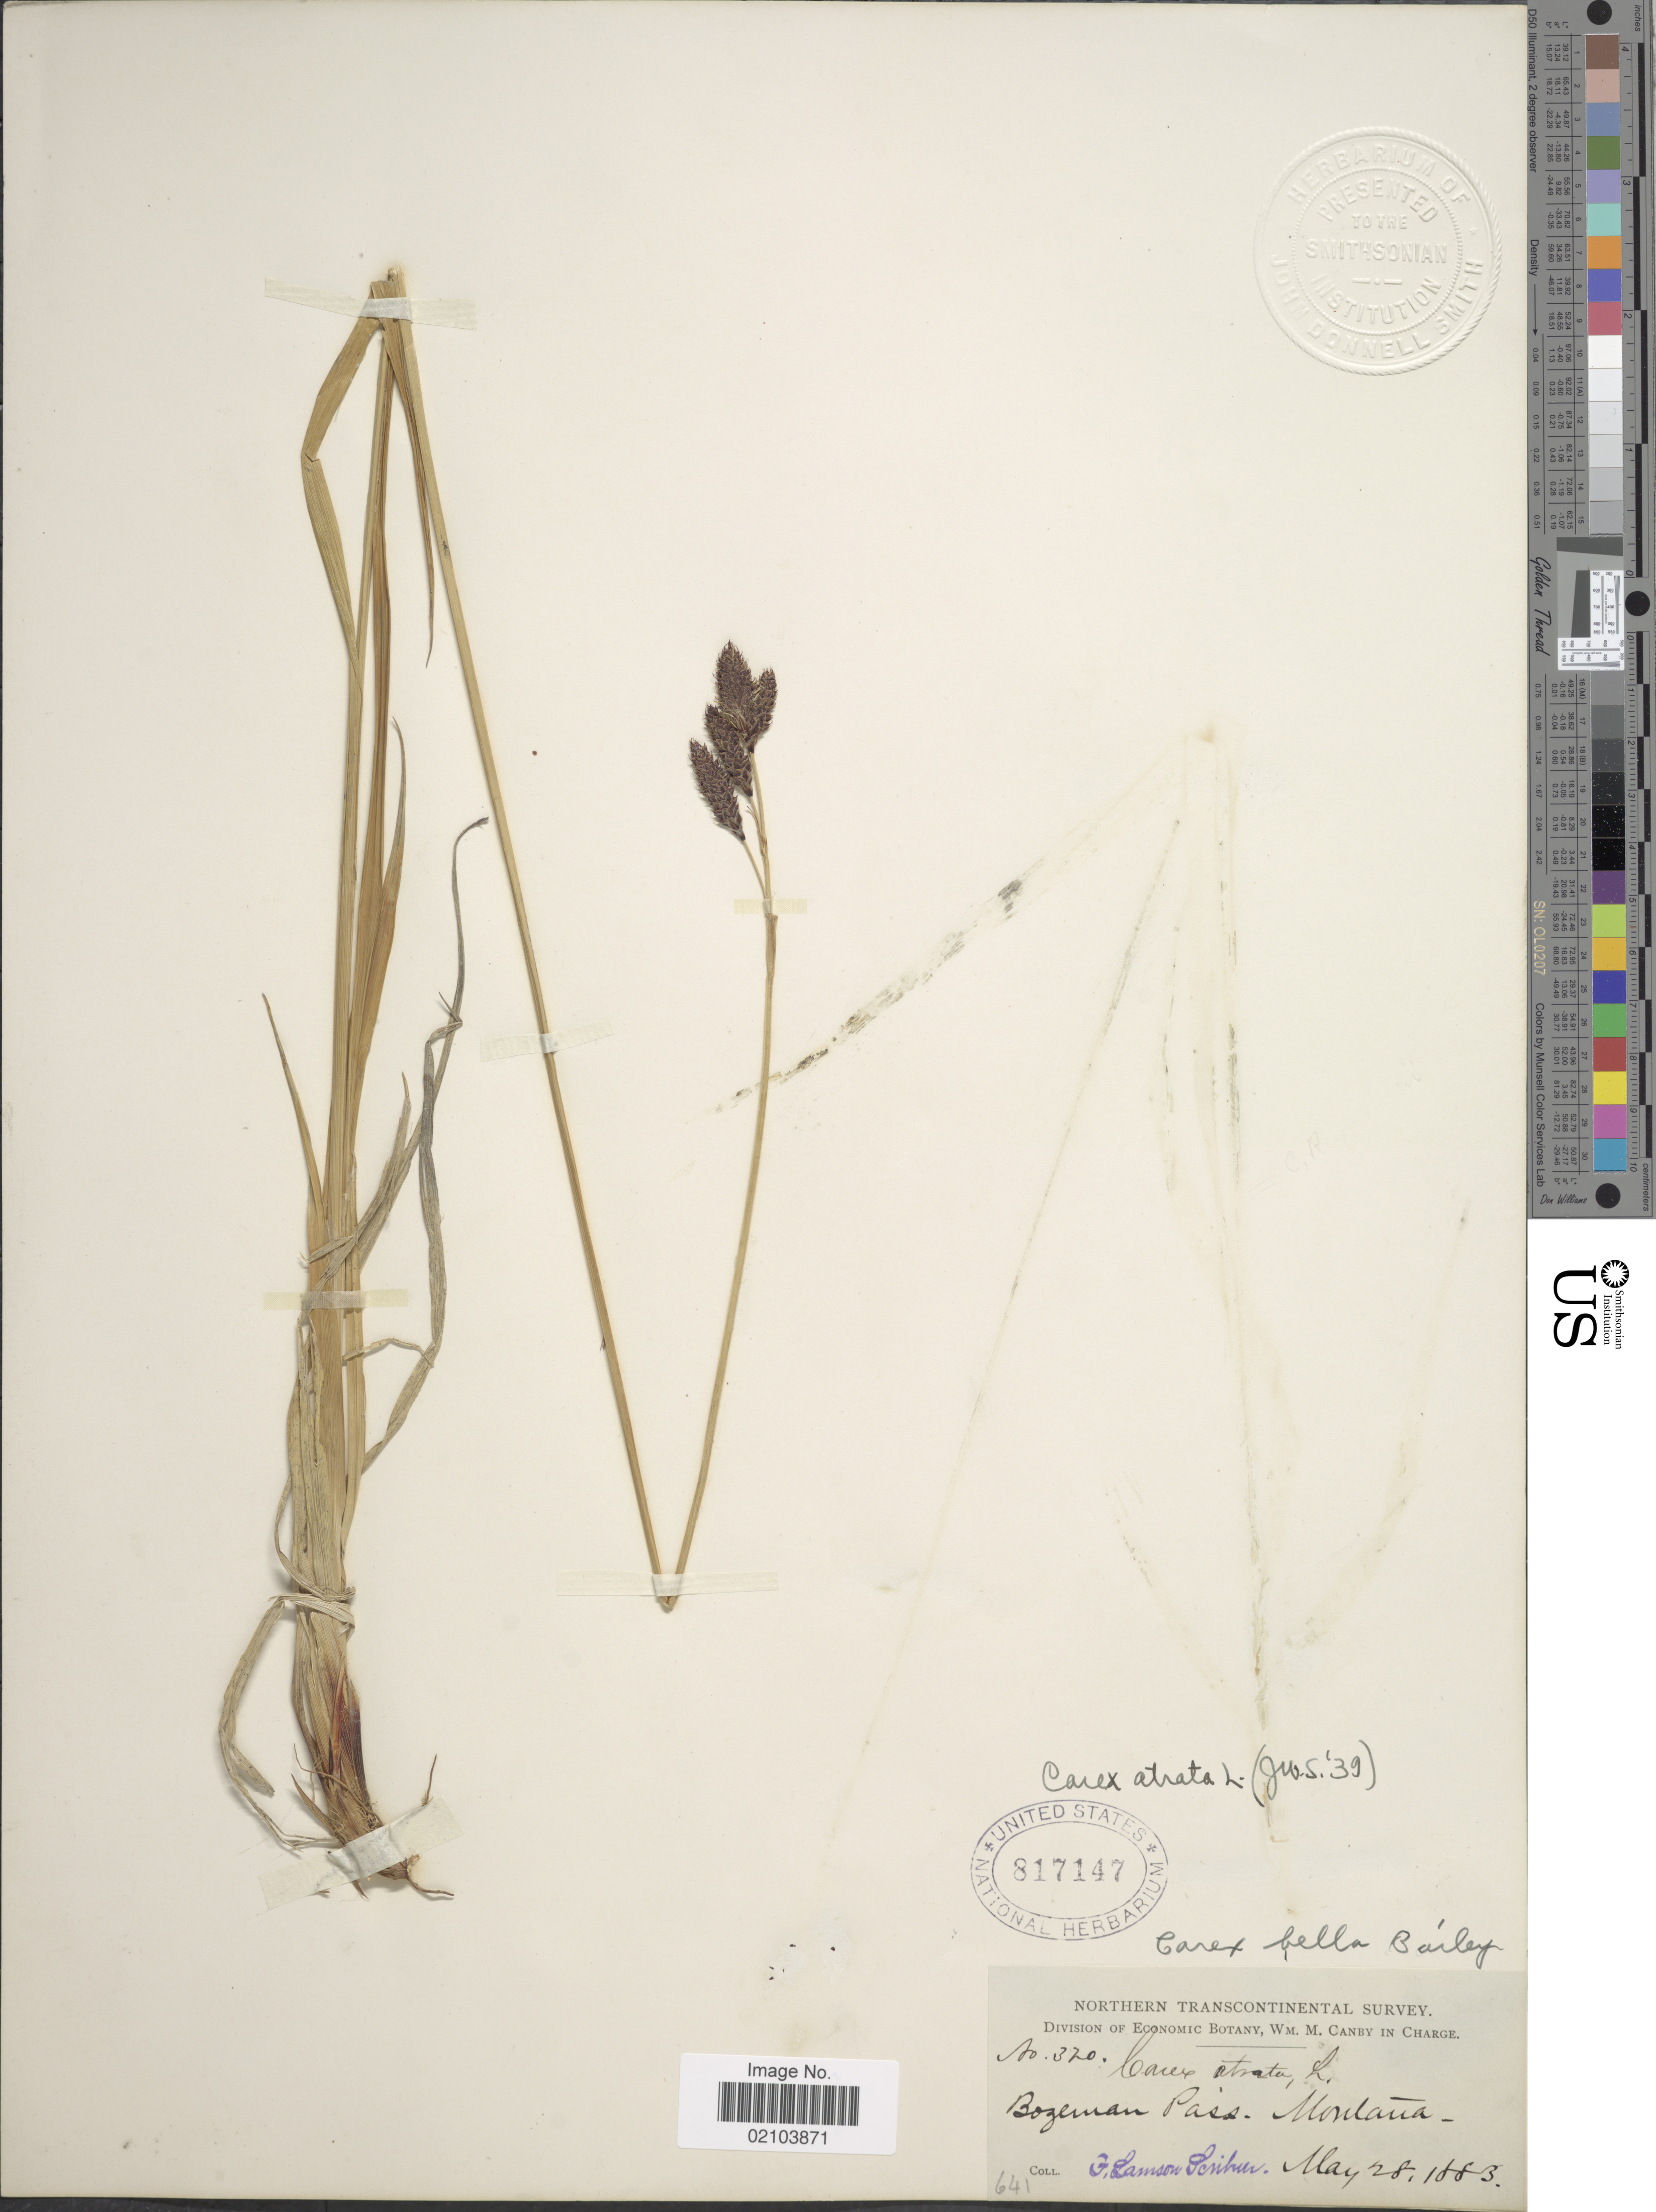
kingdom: Plantae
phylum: Tracheophyta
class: Liliopsida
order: Poales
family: Cyperaceae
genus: Carex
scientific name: Carex atrata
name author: L.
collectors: F. L. Scribner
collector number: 320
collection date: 1883-05-28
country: United States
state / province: Montana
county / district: Gallatin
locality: Bozeman Pass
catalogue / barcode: US 817147